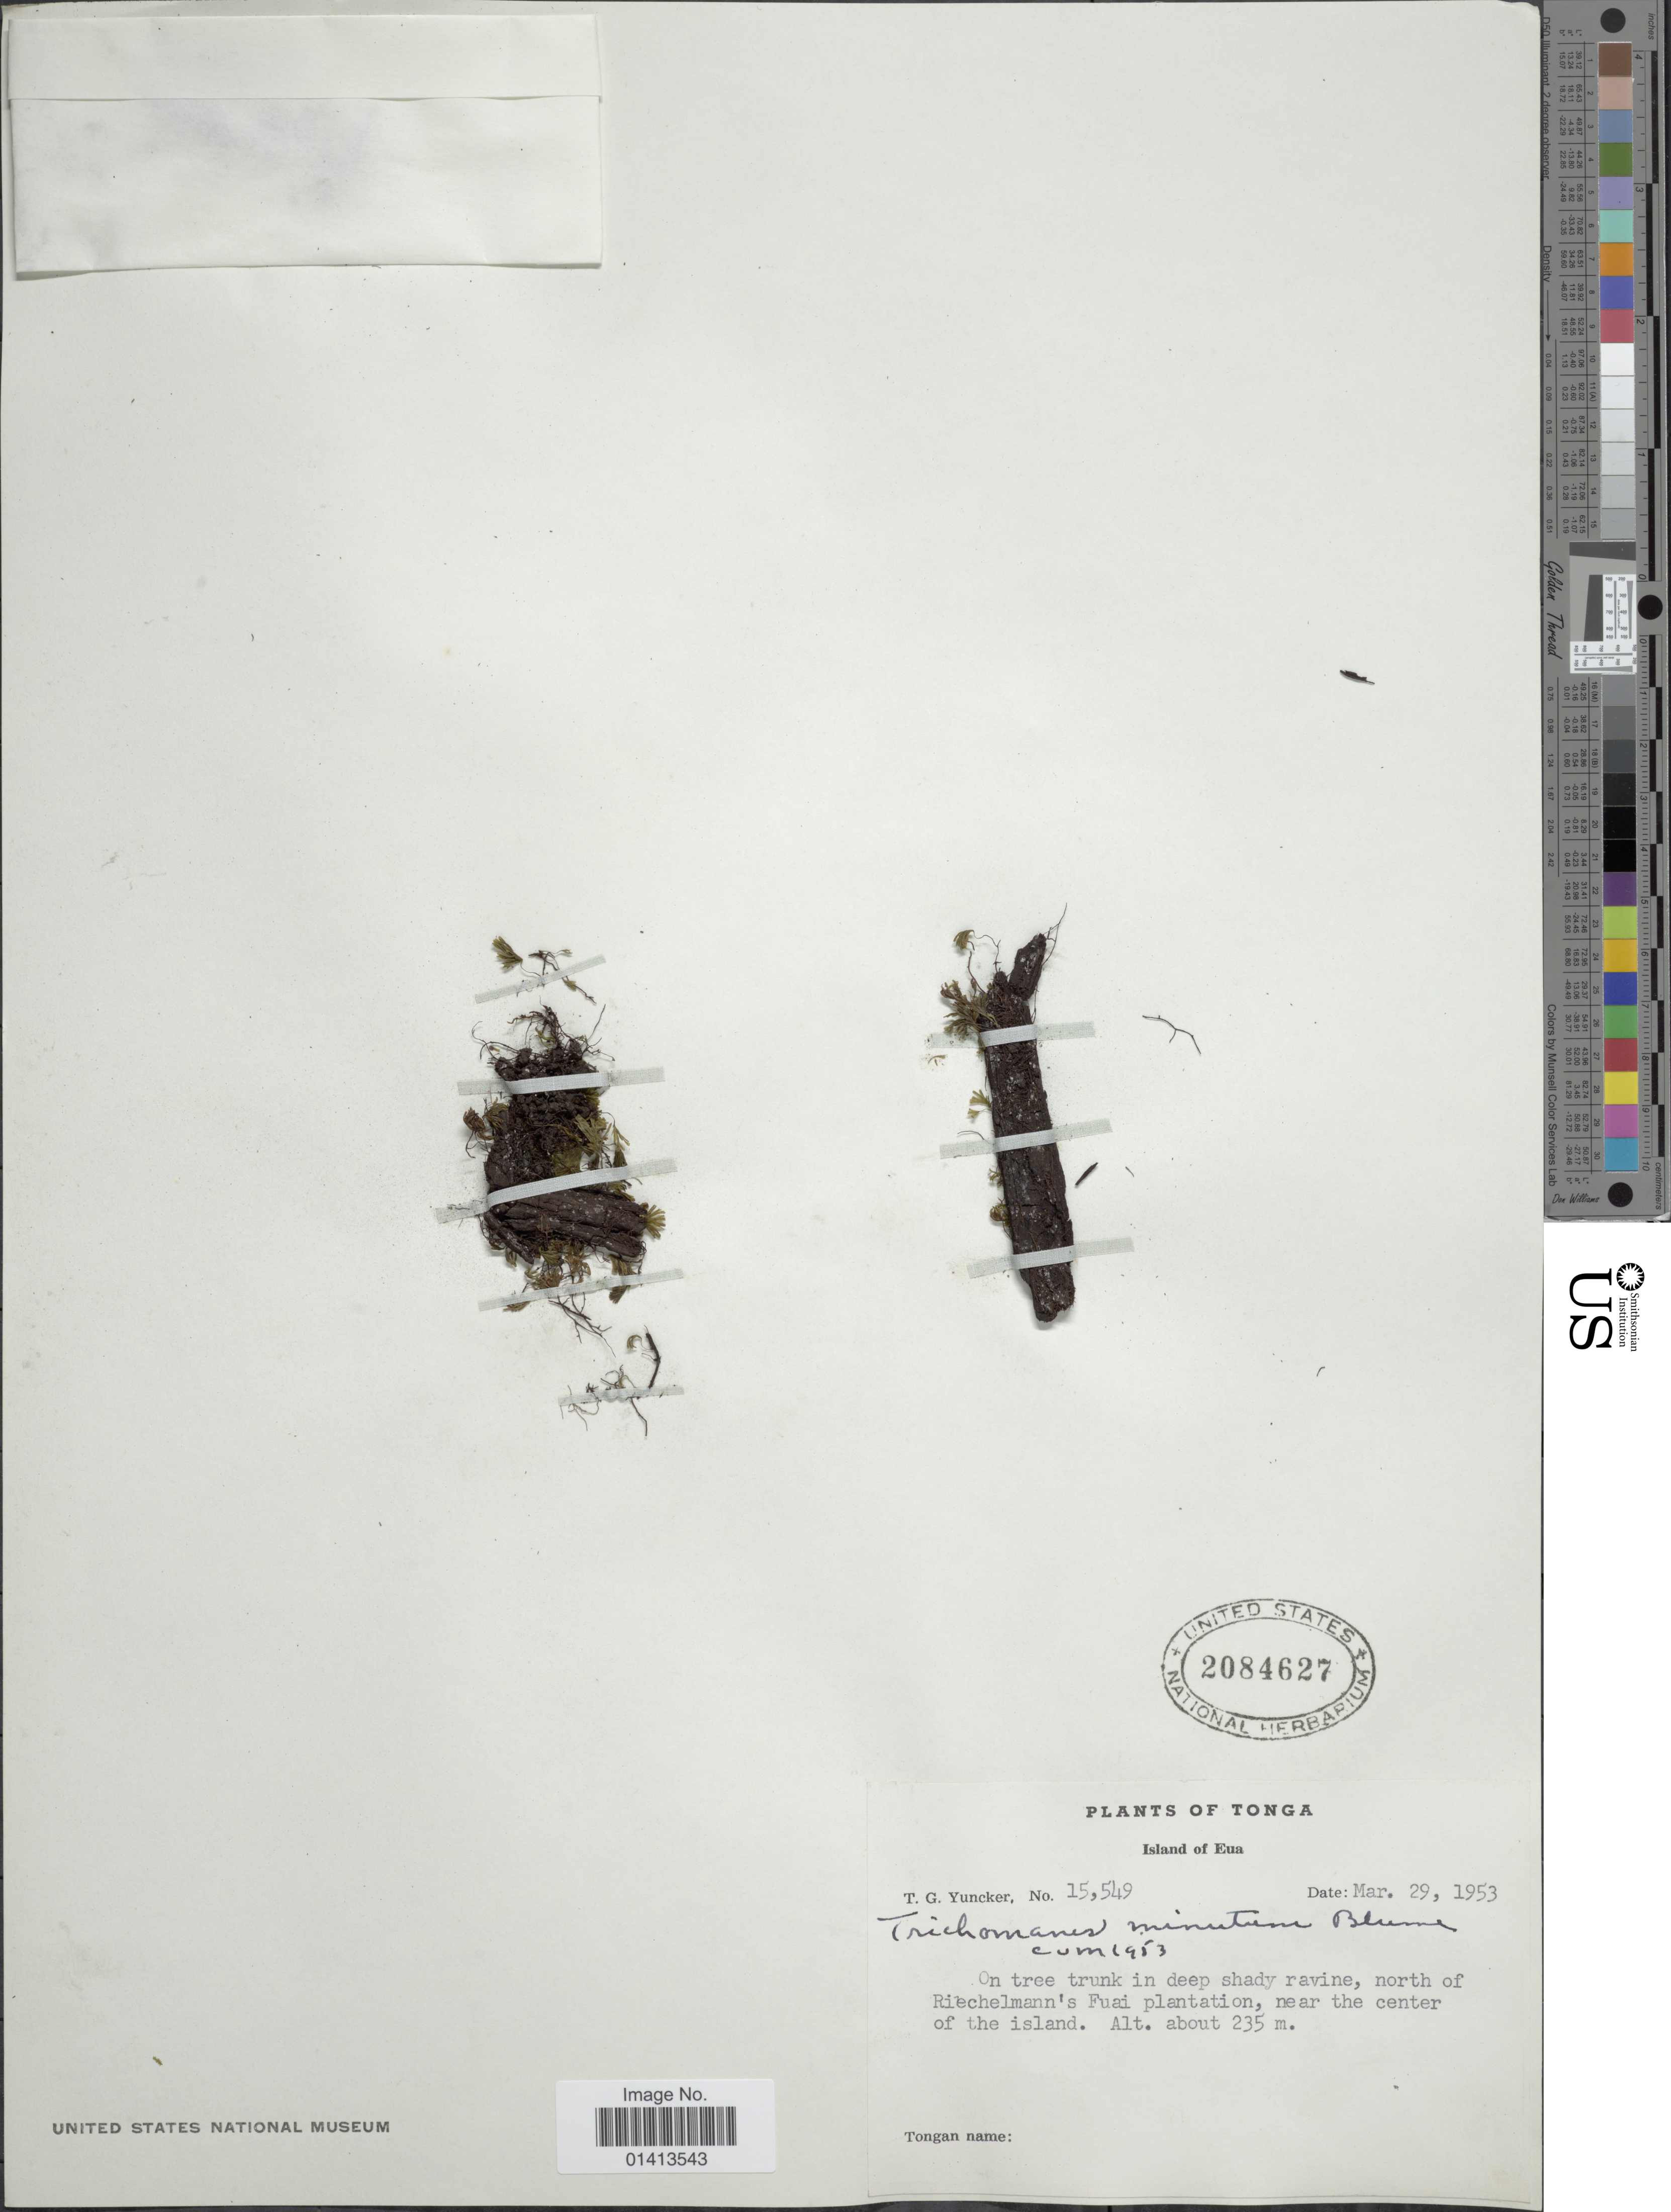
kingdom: Plantae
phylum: Tracheophyta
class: Polypodiopsida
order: Hymenophyllales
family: Hymenophyllaceae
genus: Crepidomanes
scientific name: Crepidomanes minutum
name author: (Blume) K. Iwats.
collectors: T. G. Yuncker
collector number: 15549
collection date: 1953-03-29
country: Tonga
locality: Island of Eua, north of Riechelmann's Fuai plantation, near the center the island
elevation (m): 235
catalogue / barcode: US 2084627